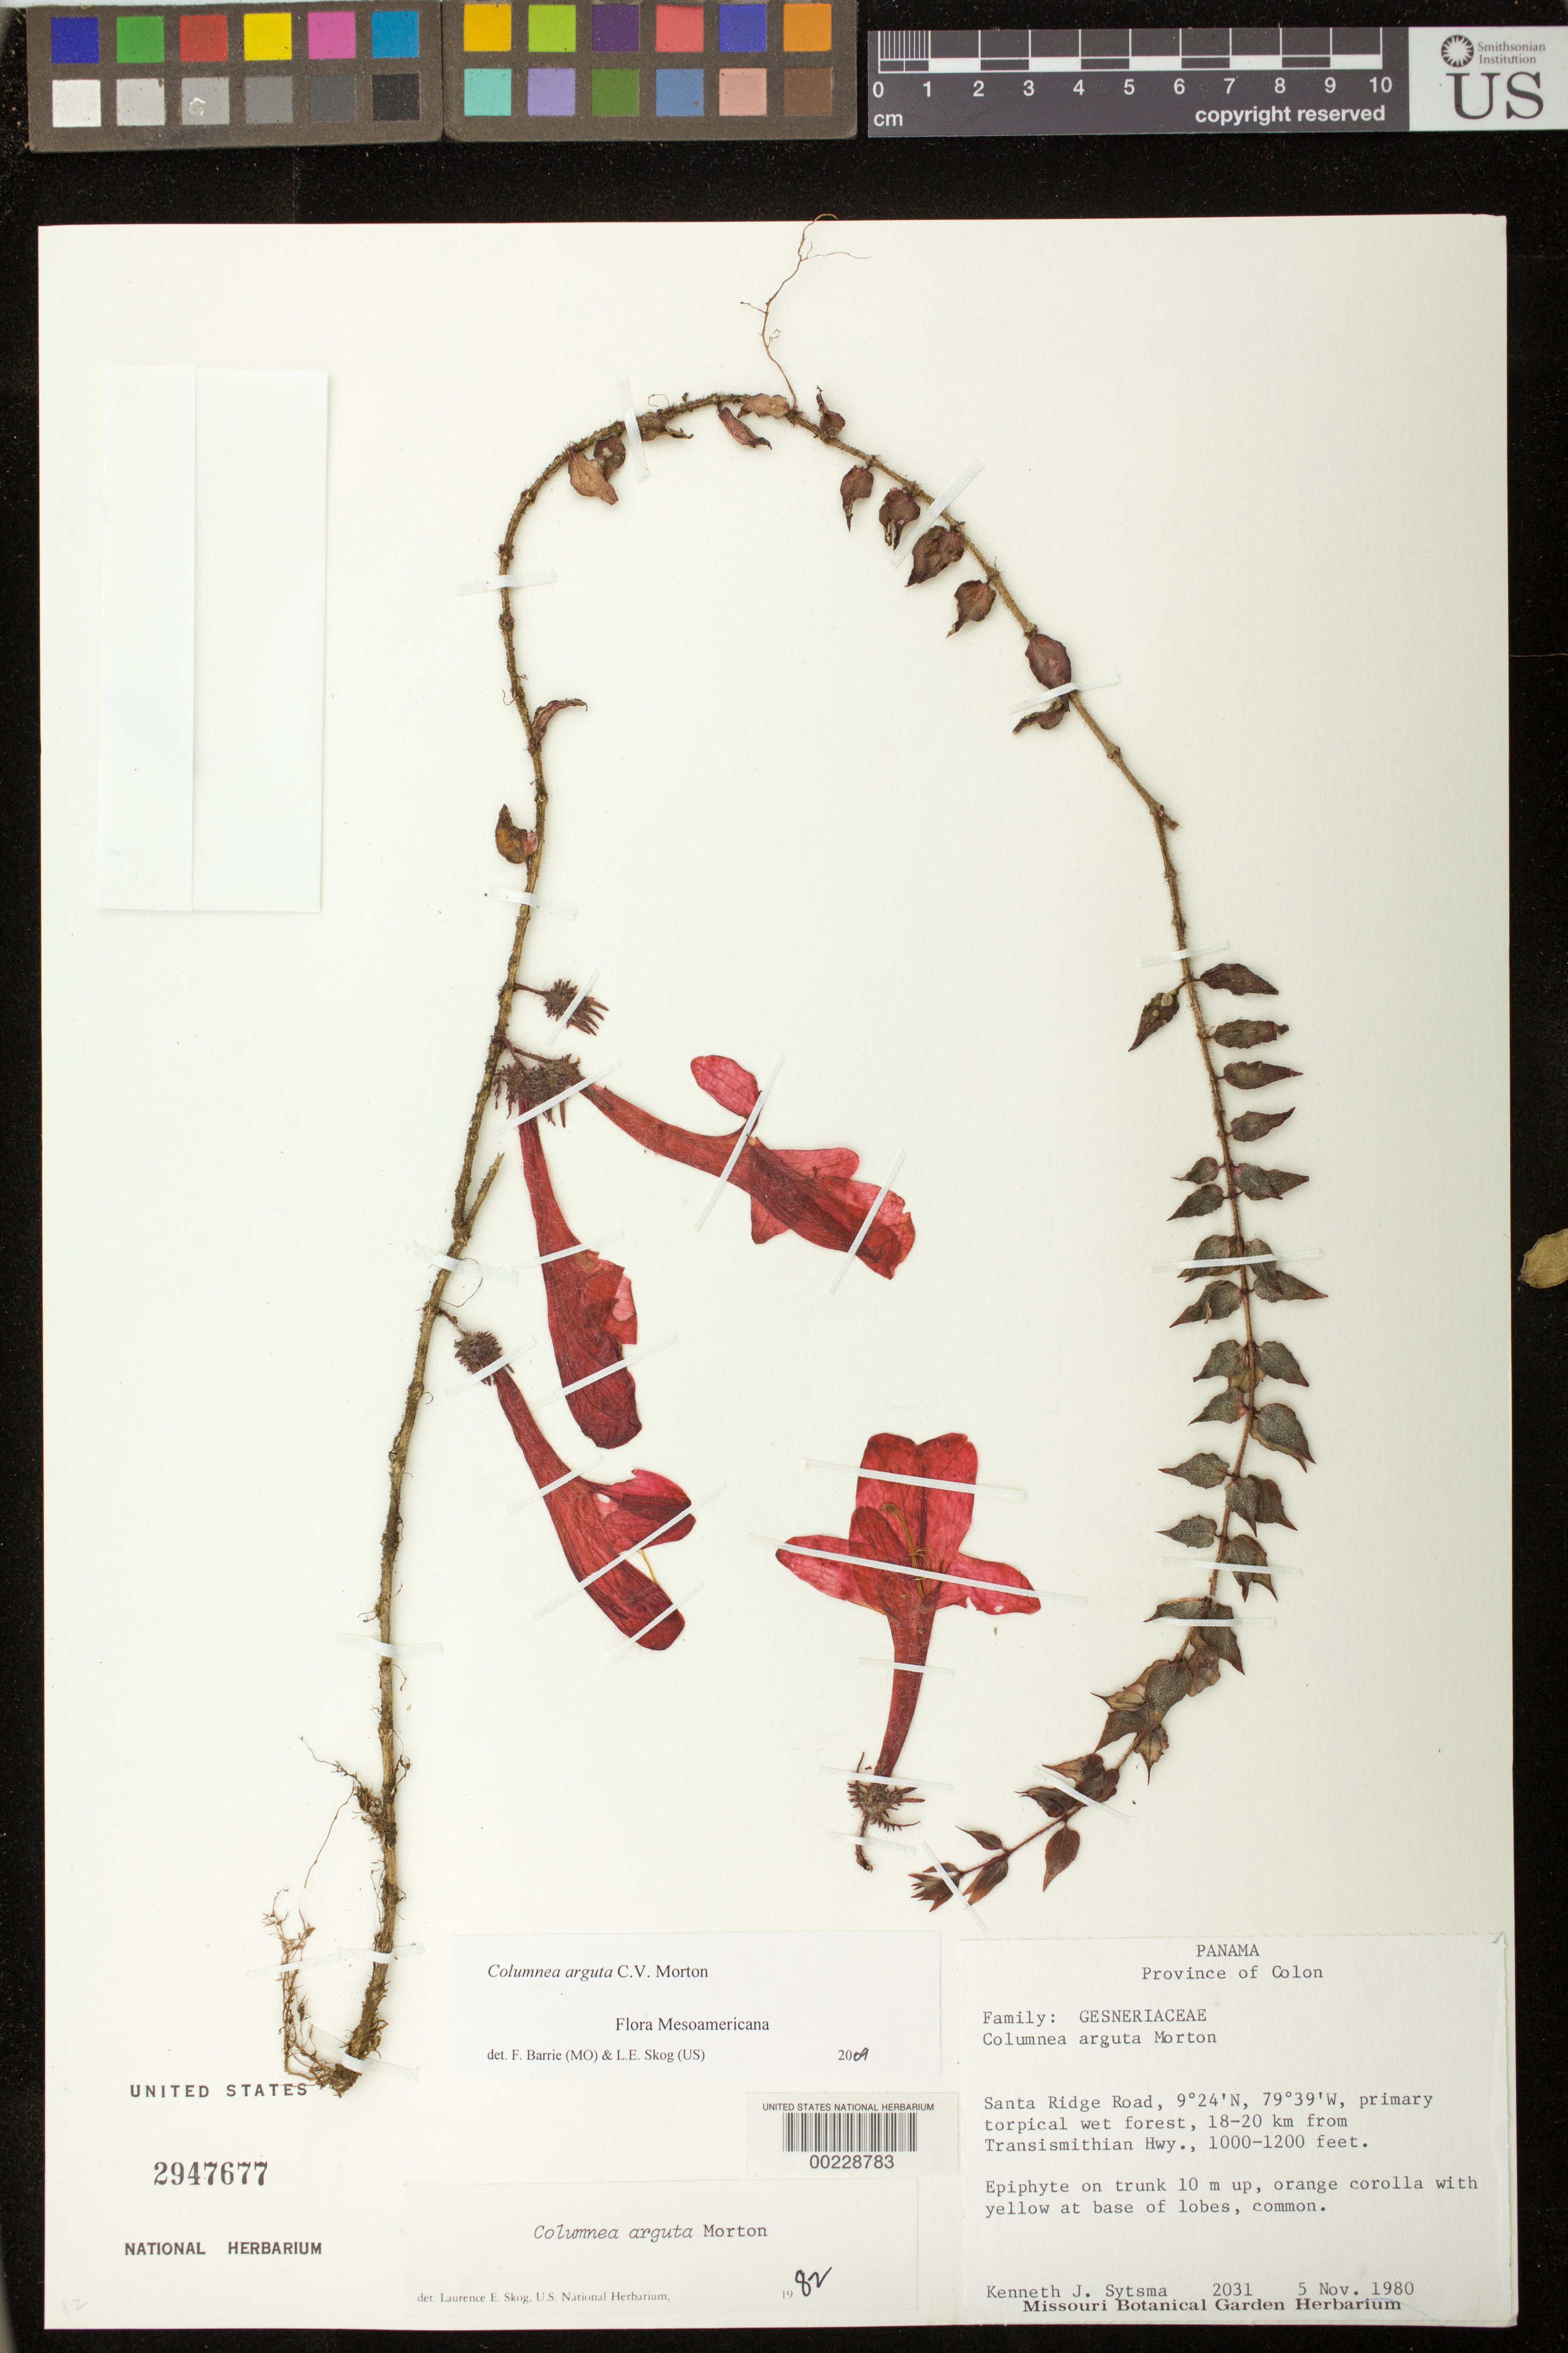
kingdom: Plantae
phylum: Tracheophyta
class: Magnoliopsida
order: Lamiales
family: Gesneriaceae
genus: Columnea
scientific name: Columnea arguta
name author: C.V. Morton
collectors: K. J. Sytsma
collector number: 2031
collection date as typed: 05 Nov 1980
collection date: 1980-11-05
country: Panama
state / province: Colón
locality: Santa ridge road, 18-20 km from Transismithian hwy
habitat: Primary tropical wet forest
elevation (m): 305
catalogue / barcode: US 2947677